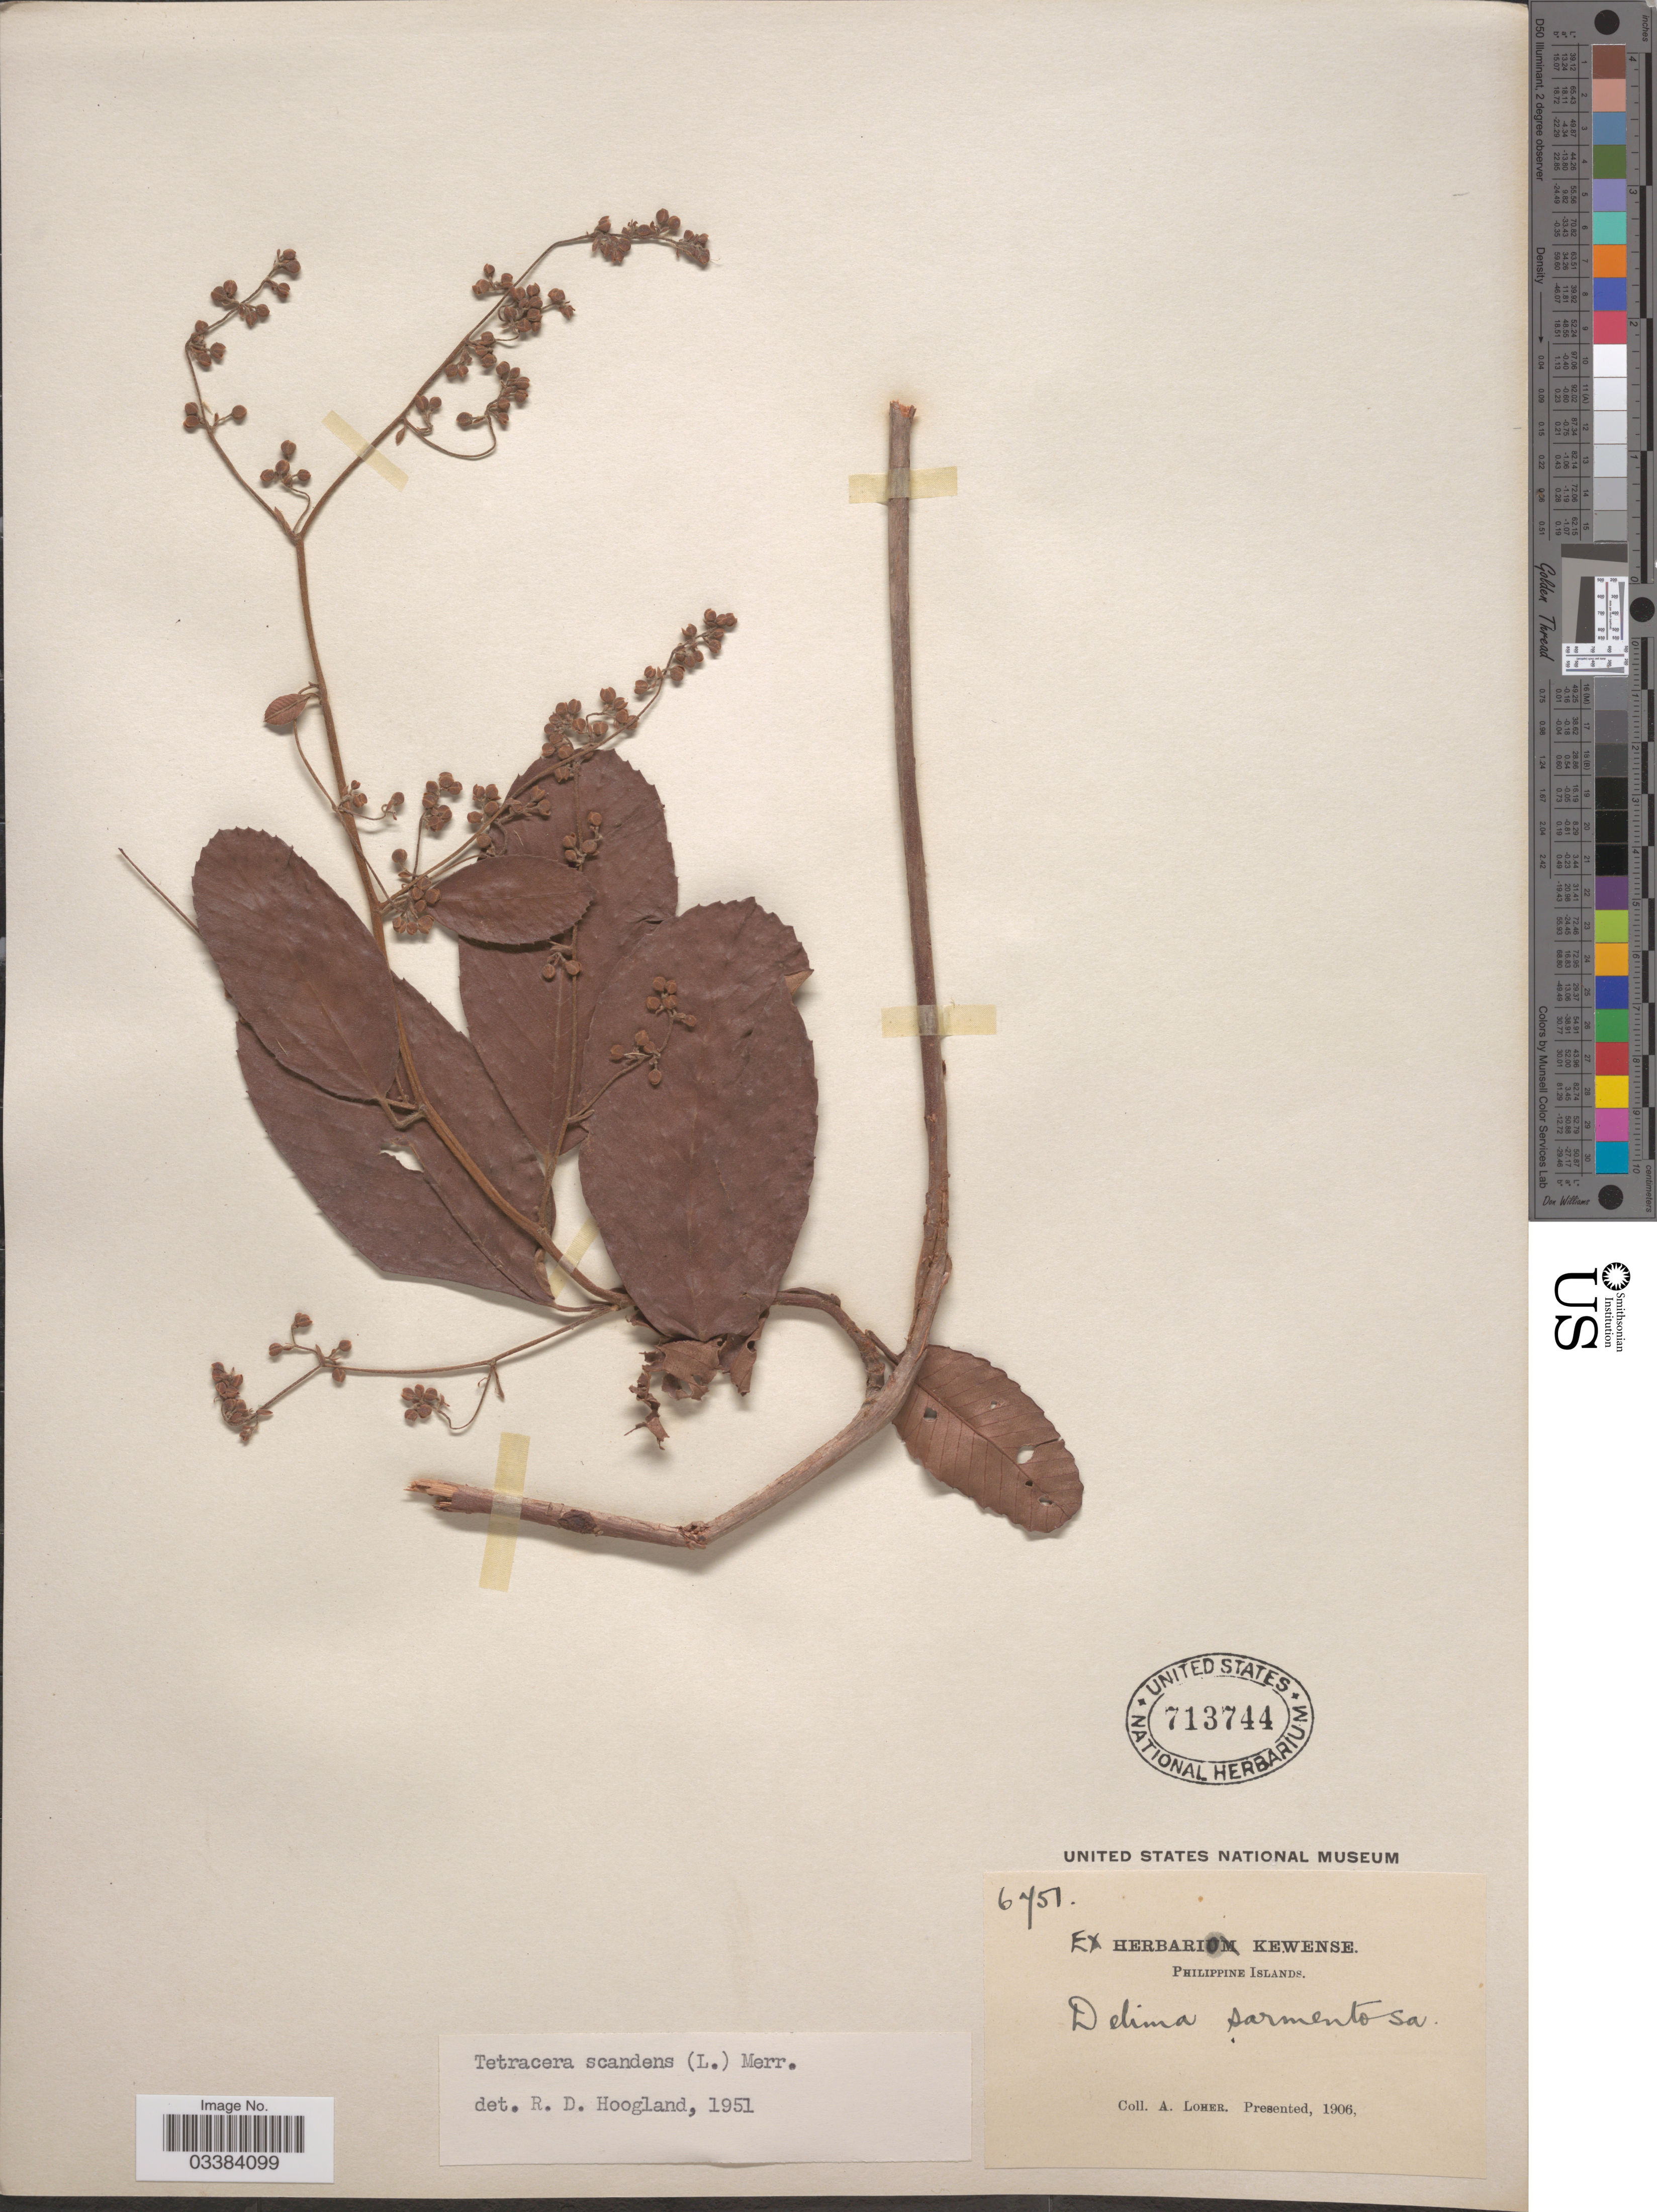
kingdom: Plantae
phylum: Tracheophyta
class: Magnoliopsida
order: Dilleniales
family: Dilleniaceae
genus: Tetracera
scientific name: Tetracera scandens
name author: (L.) Merr.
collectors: A. Loher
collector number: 6751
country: Philippines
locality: Philippine Islands.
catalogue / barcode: US 713744